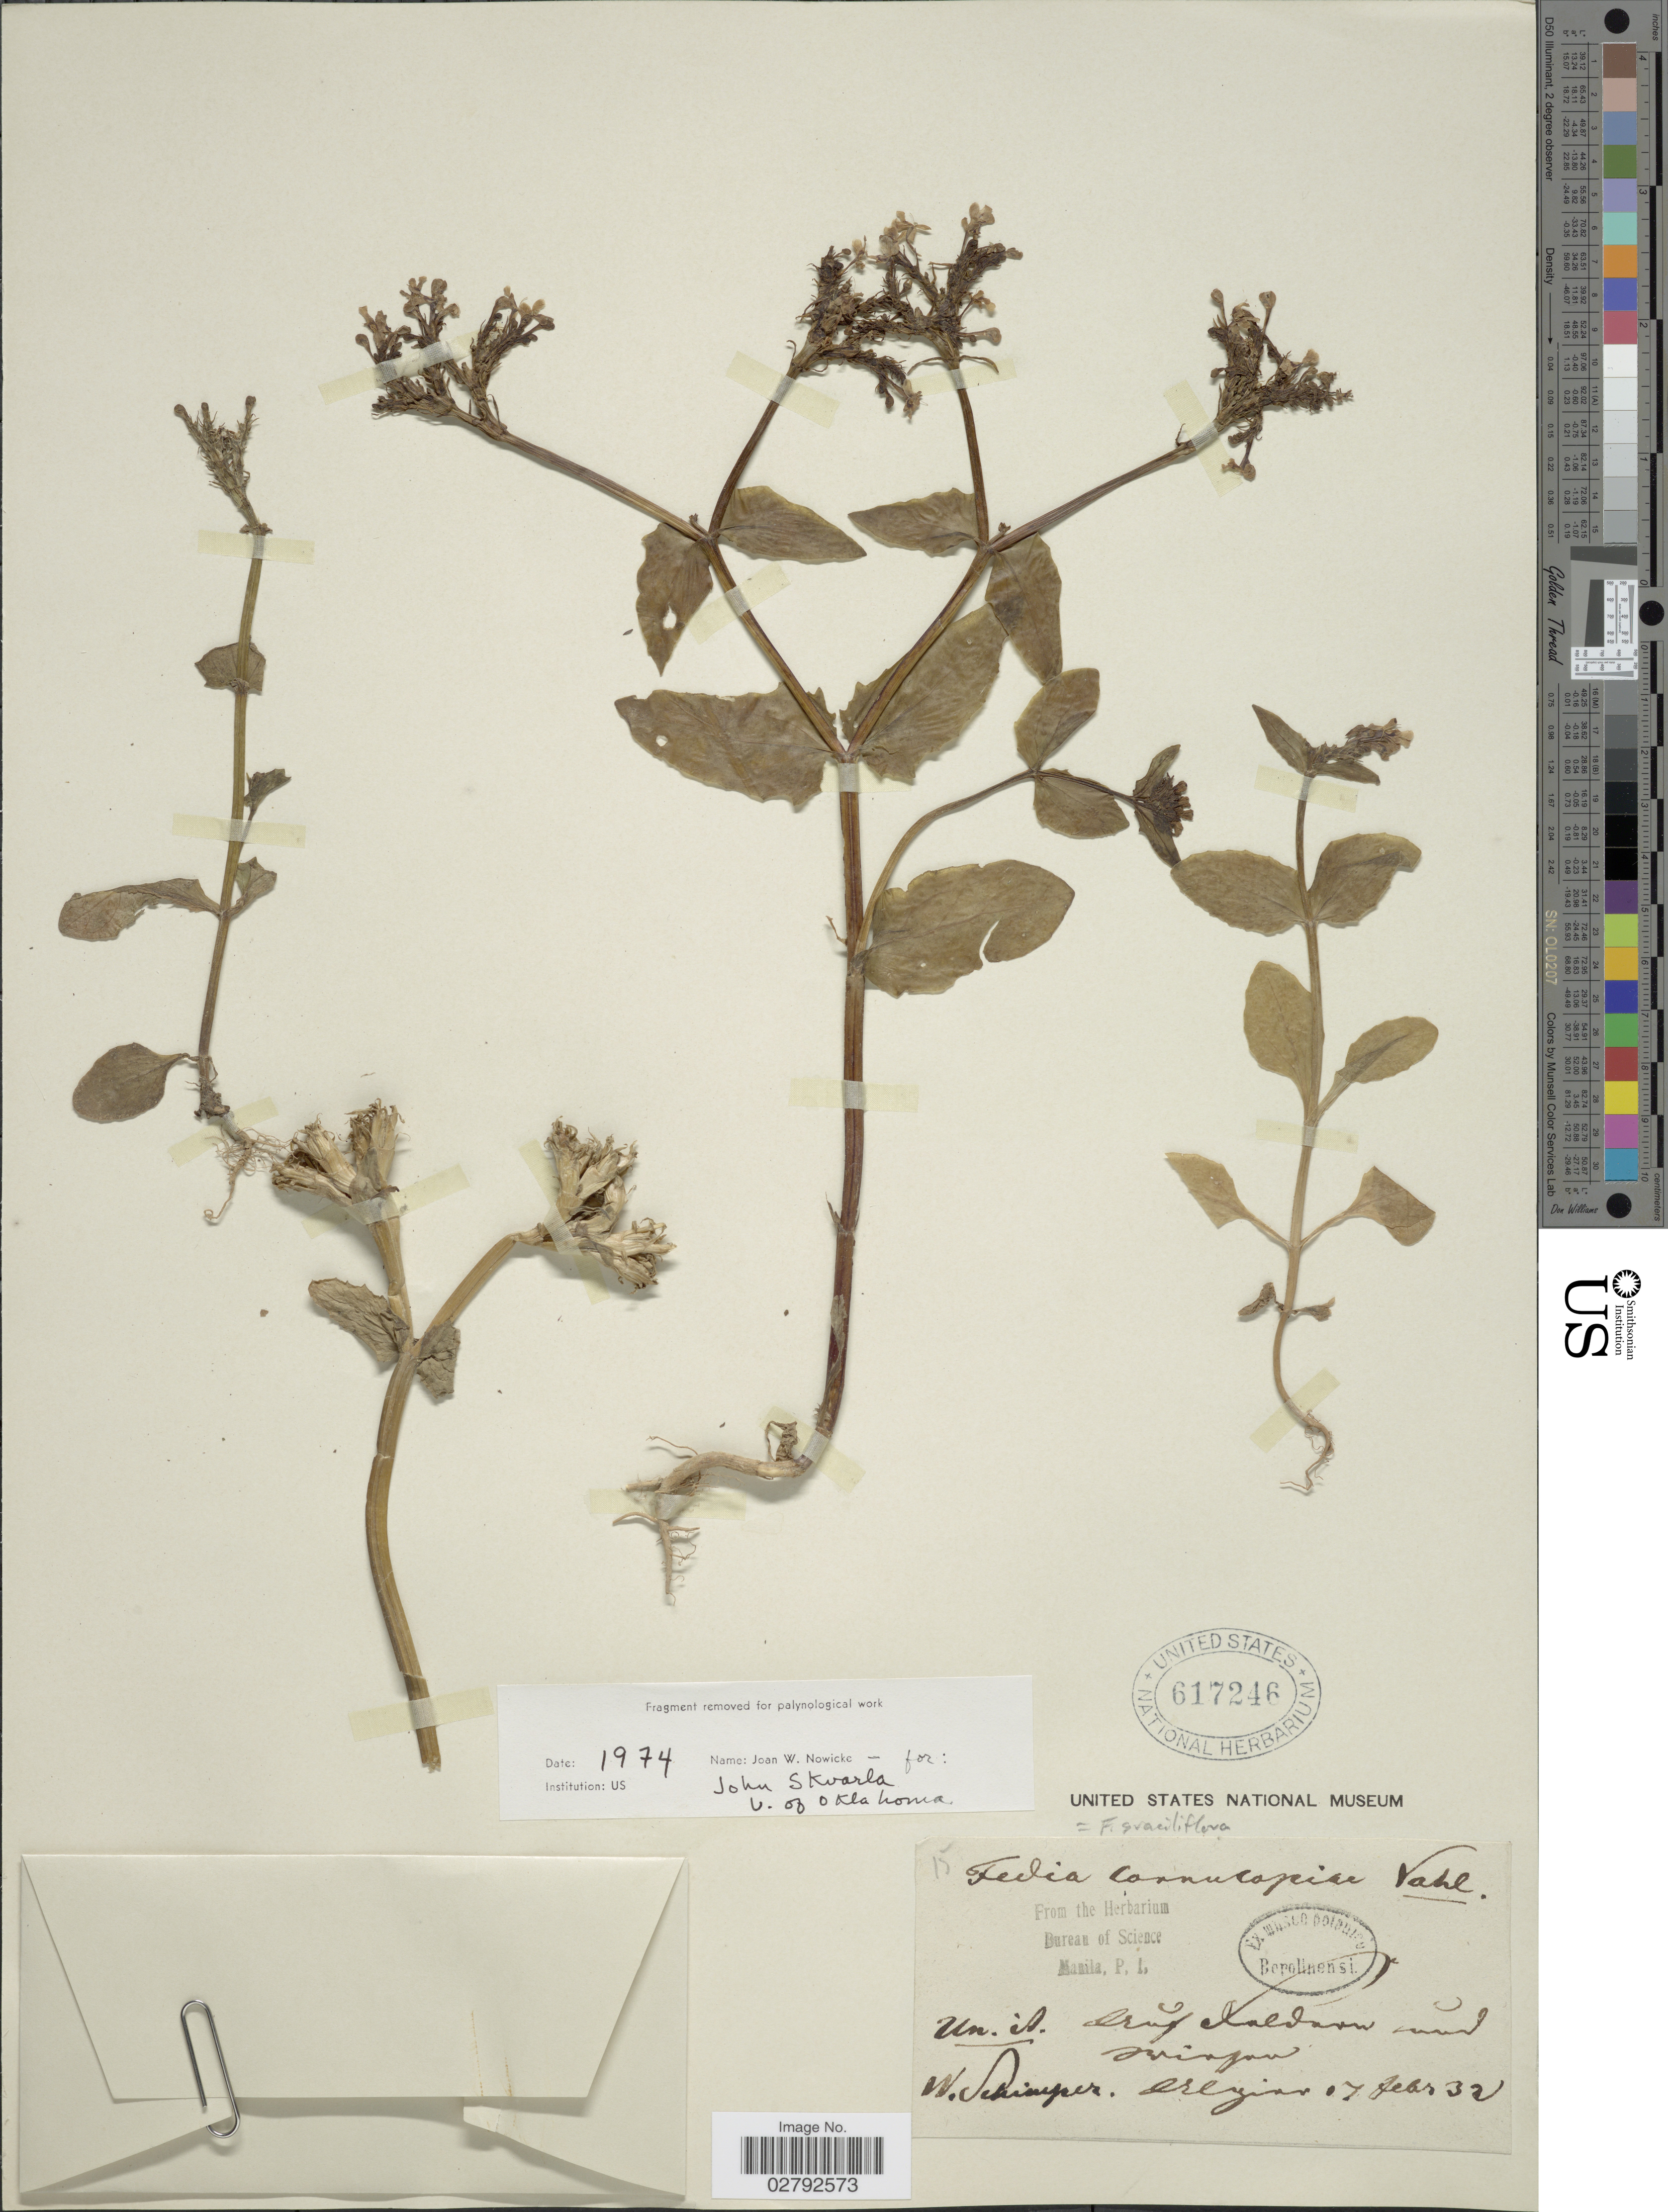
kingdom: Plantae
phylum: Tracheophyta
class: Magnoliopsida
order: Dipsacales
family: Caprifoliaceae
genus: Fedia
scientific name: Fedia graciliflora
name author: Fisch. & C.A. Mey.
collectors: W. Schimper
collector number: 15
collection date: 1832-02-17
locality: Un. it. Cruf Saldaun und [illegible text][interpreted] [probably northern Africa; Algeria?]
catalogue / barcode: US 617246